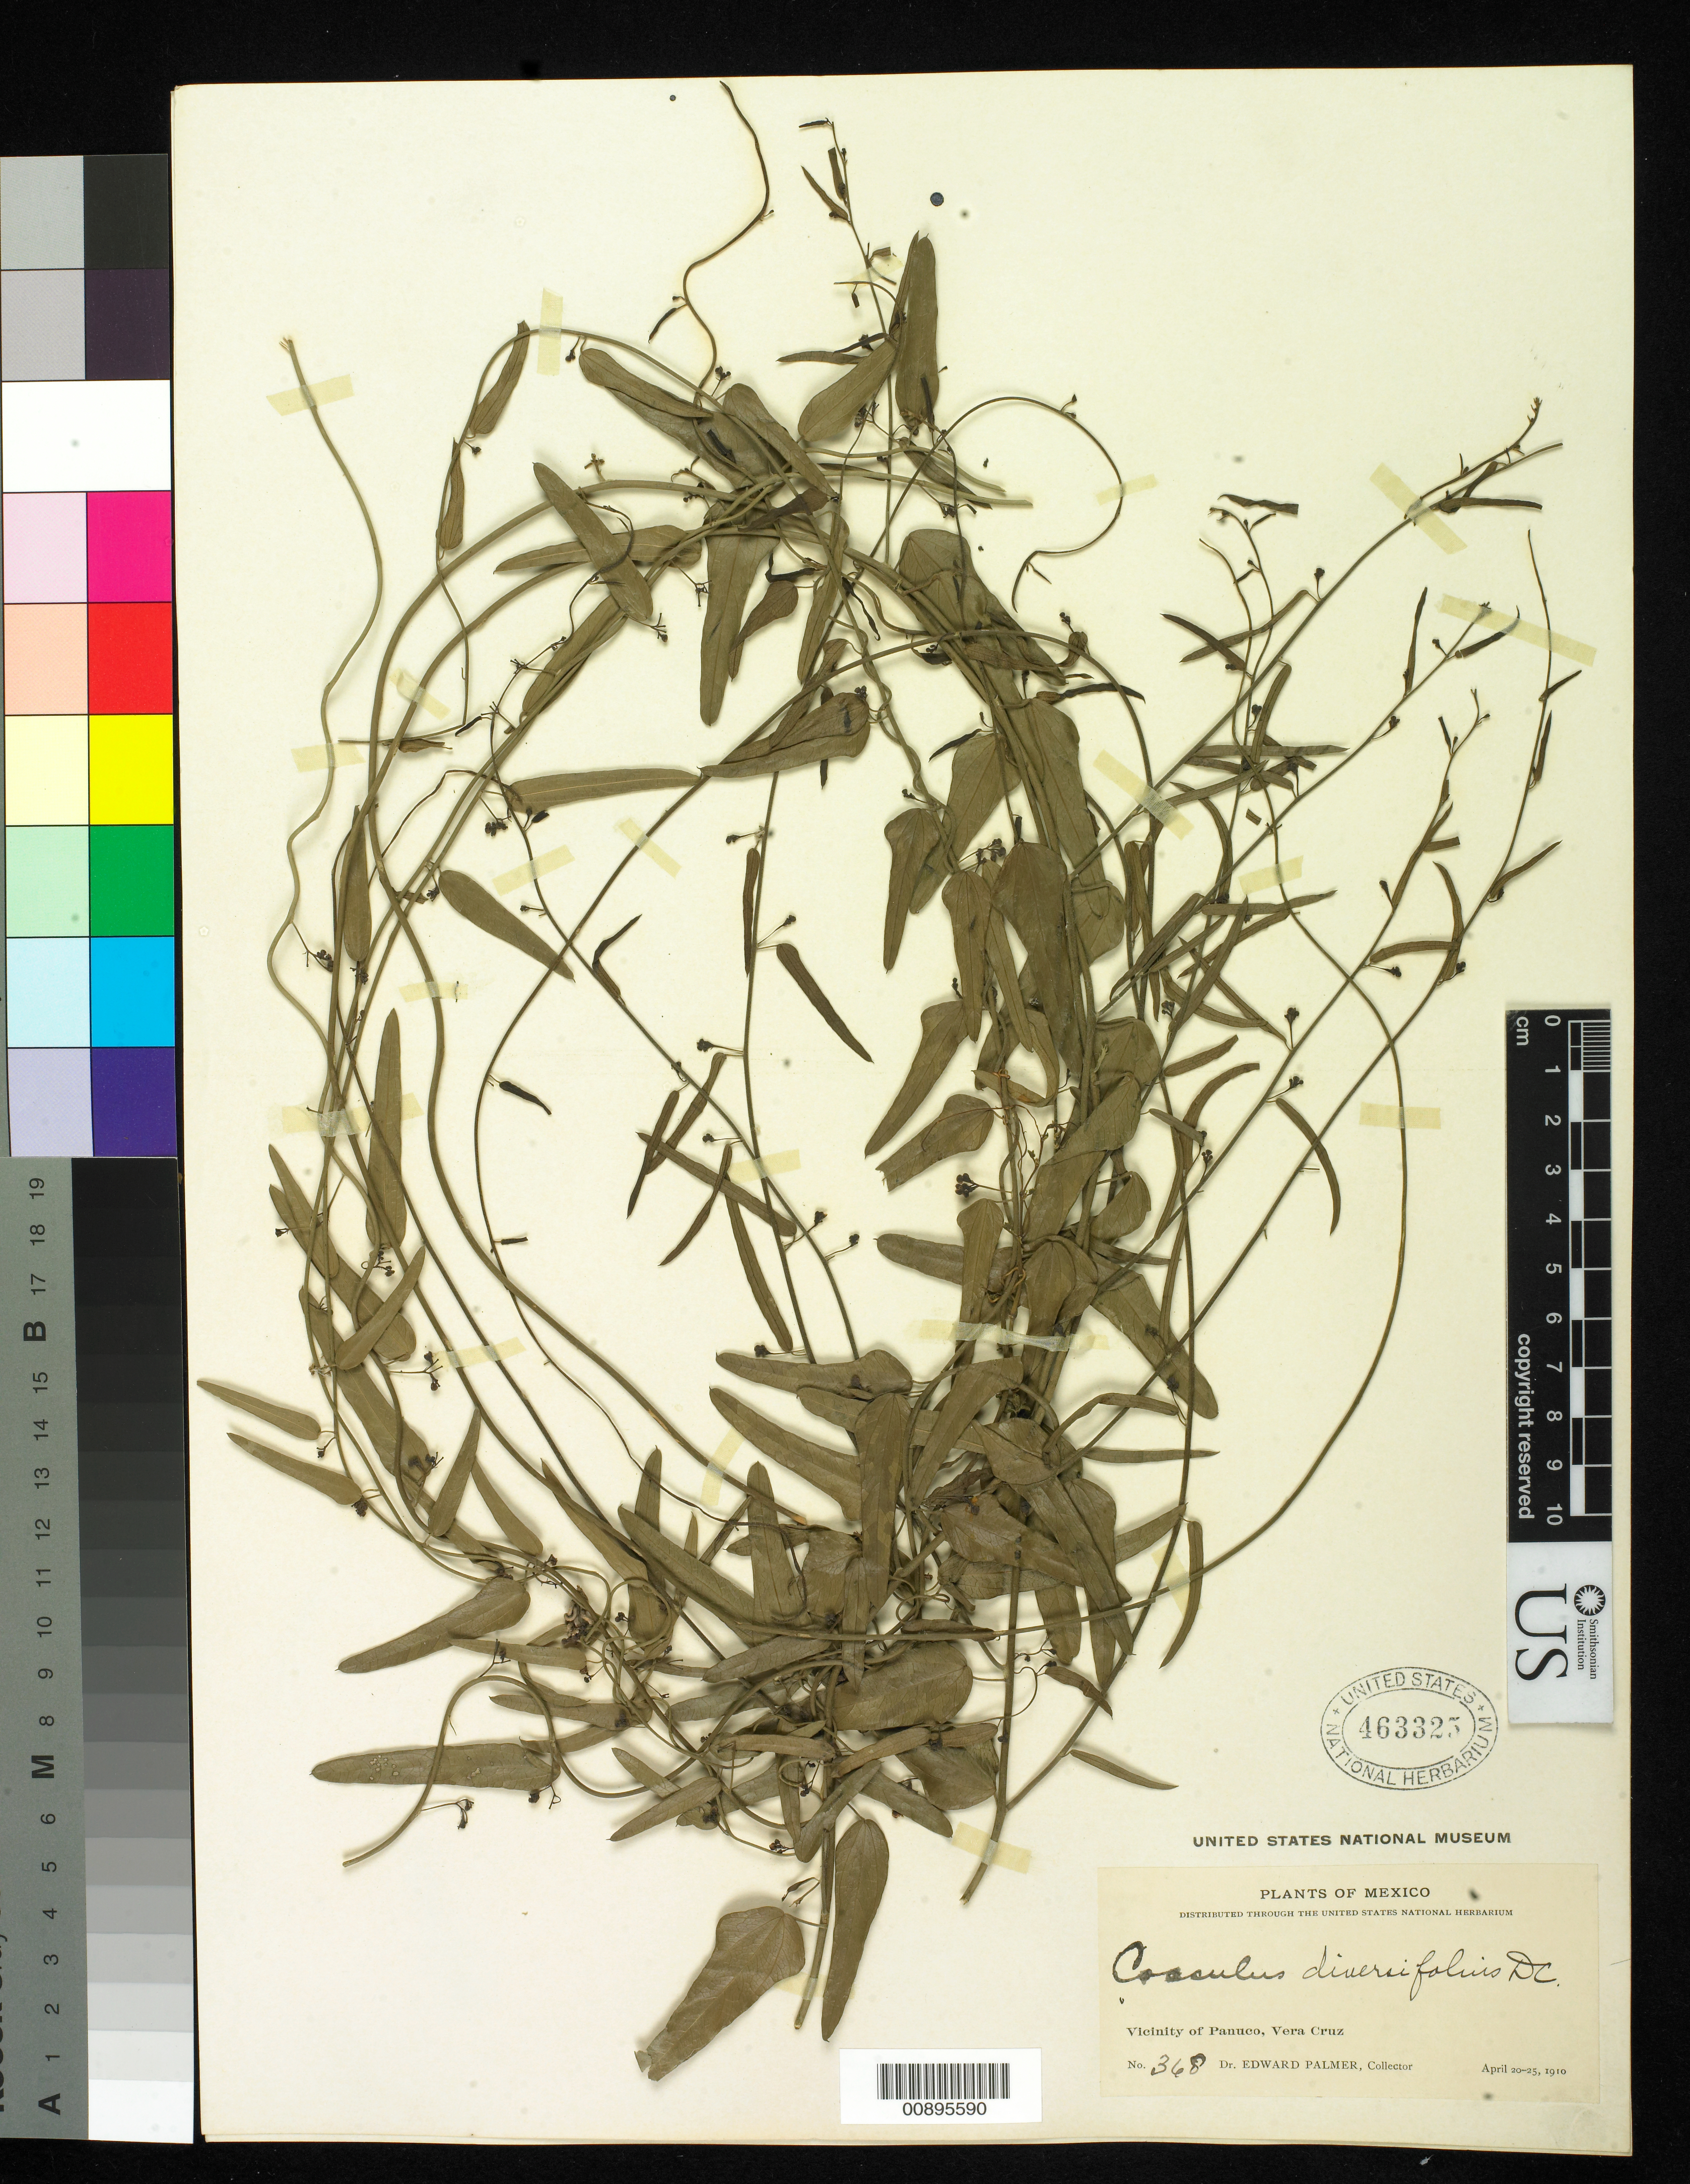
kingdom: Plantae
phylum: Tracheophyta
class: Magnoliopsida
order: Ranunculales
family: Menispermaceae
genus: Cocculus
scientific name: Cocculus diversifolius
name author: DC.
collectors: E. Palmer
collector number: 368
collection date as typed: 20 Apr 1910 to 25 Apr 1910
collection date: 1910-04-20/1910-04-25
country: Mexico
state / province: Veracruz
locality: Vicinity of Panuco, Veracruz.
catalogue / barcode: US 463325